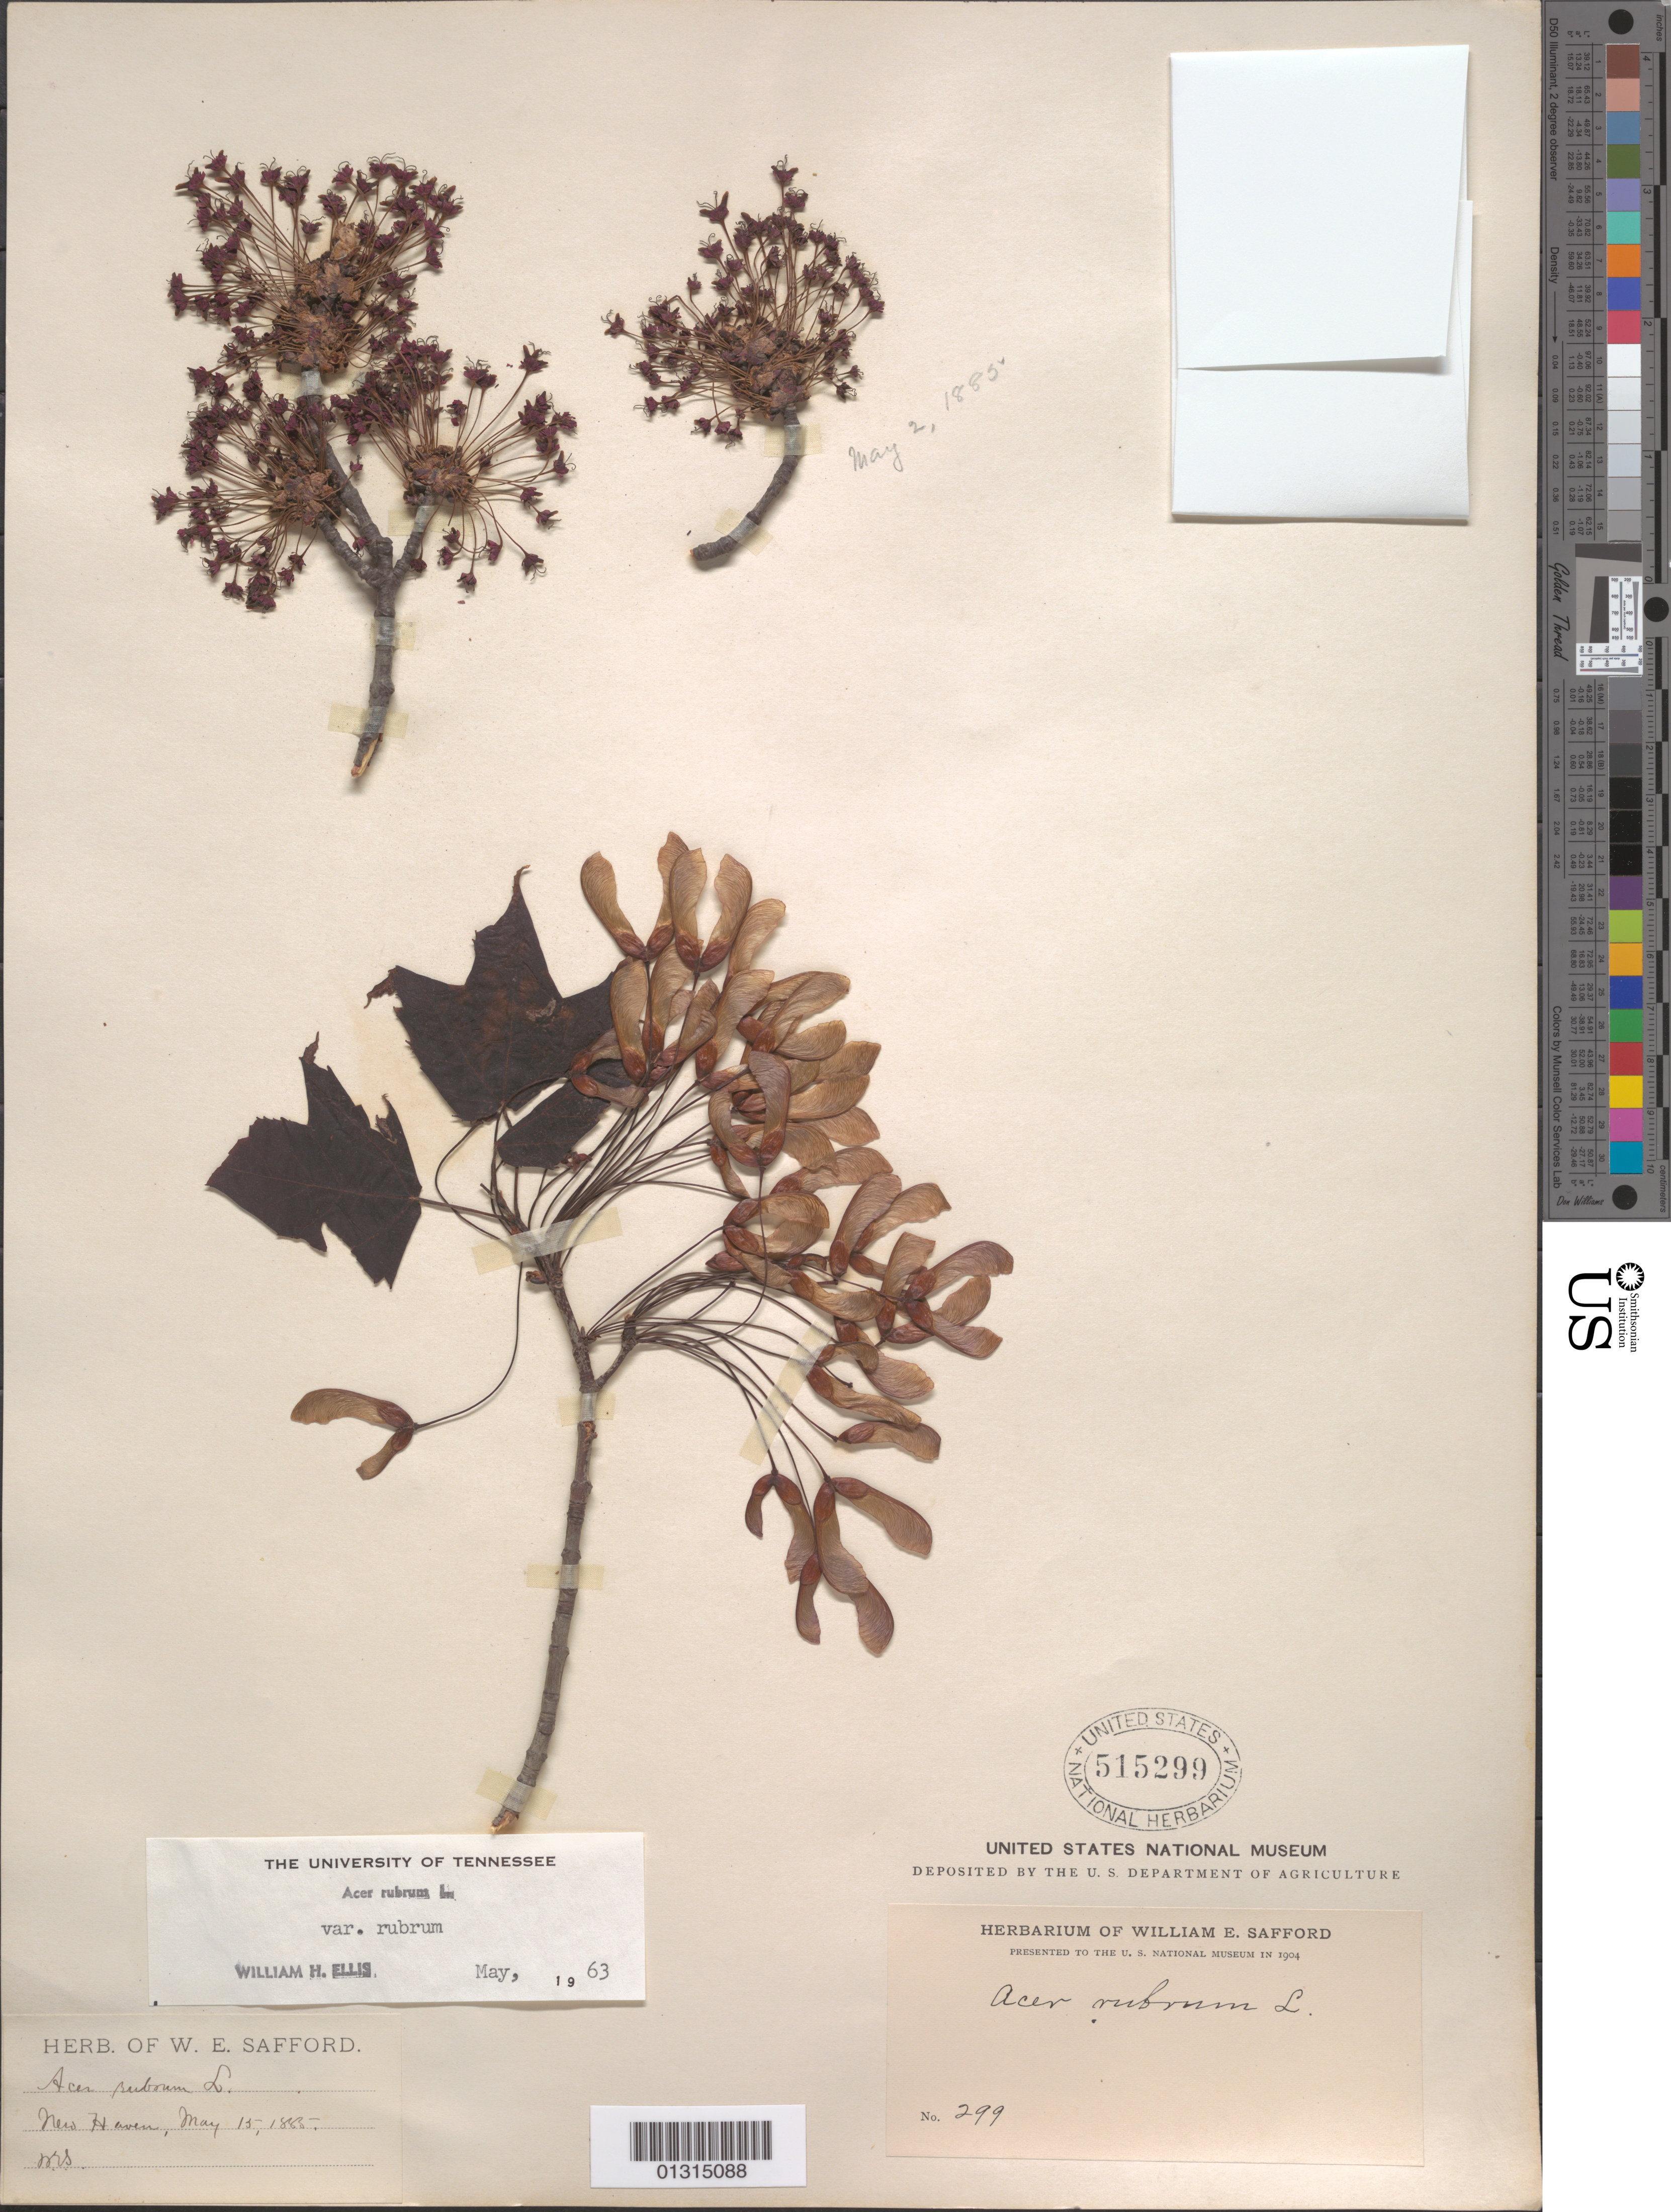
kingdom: Plantae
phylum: Tracheophyta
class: Magnoliopsida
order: Sapindales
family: Sapindaceae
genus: Acer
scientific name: Acer rubrum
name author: L.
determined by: Ellis, W. H.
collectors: W. E. Safford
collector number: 299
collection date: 1885-05-02,1885-05-15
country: United States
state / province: Connecticut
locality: New Haven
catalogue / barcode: US 515299